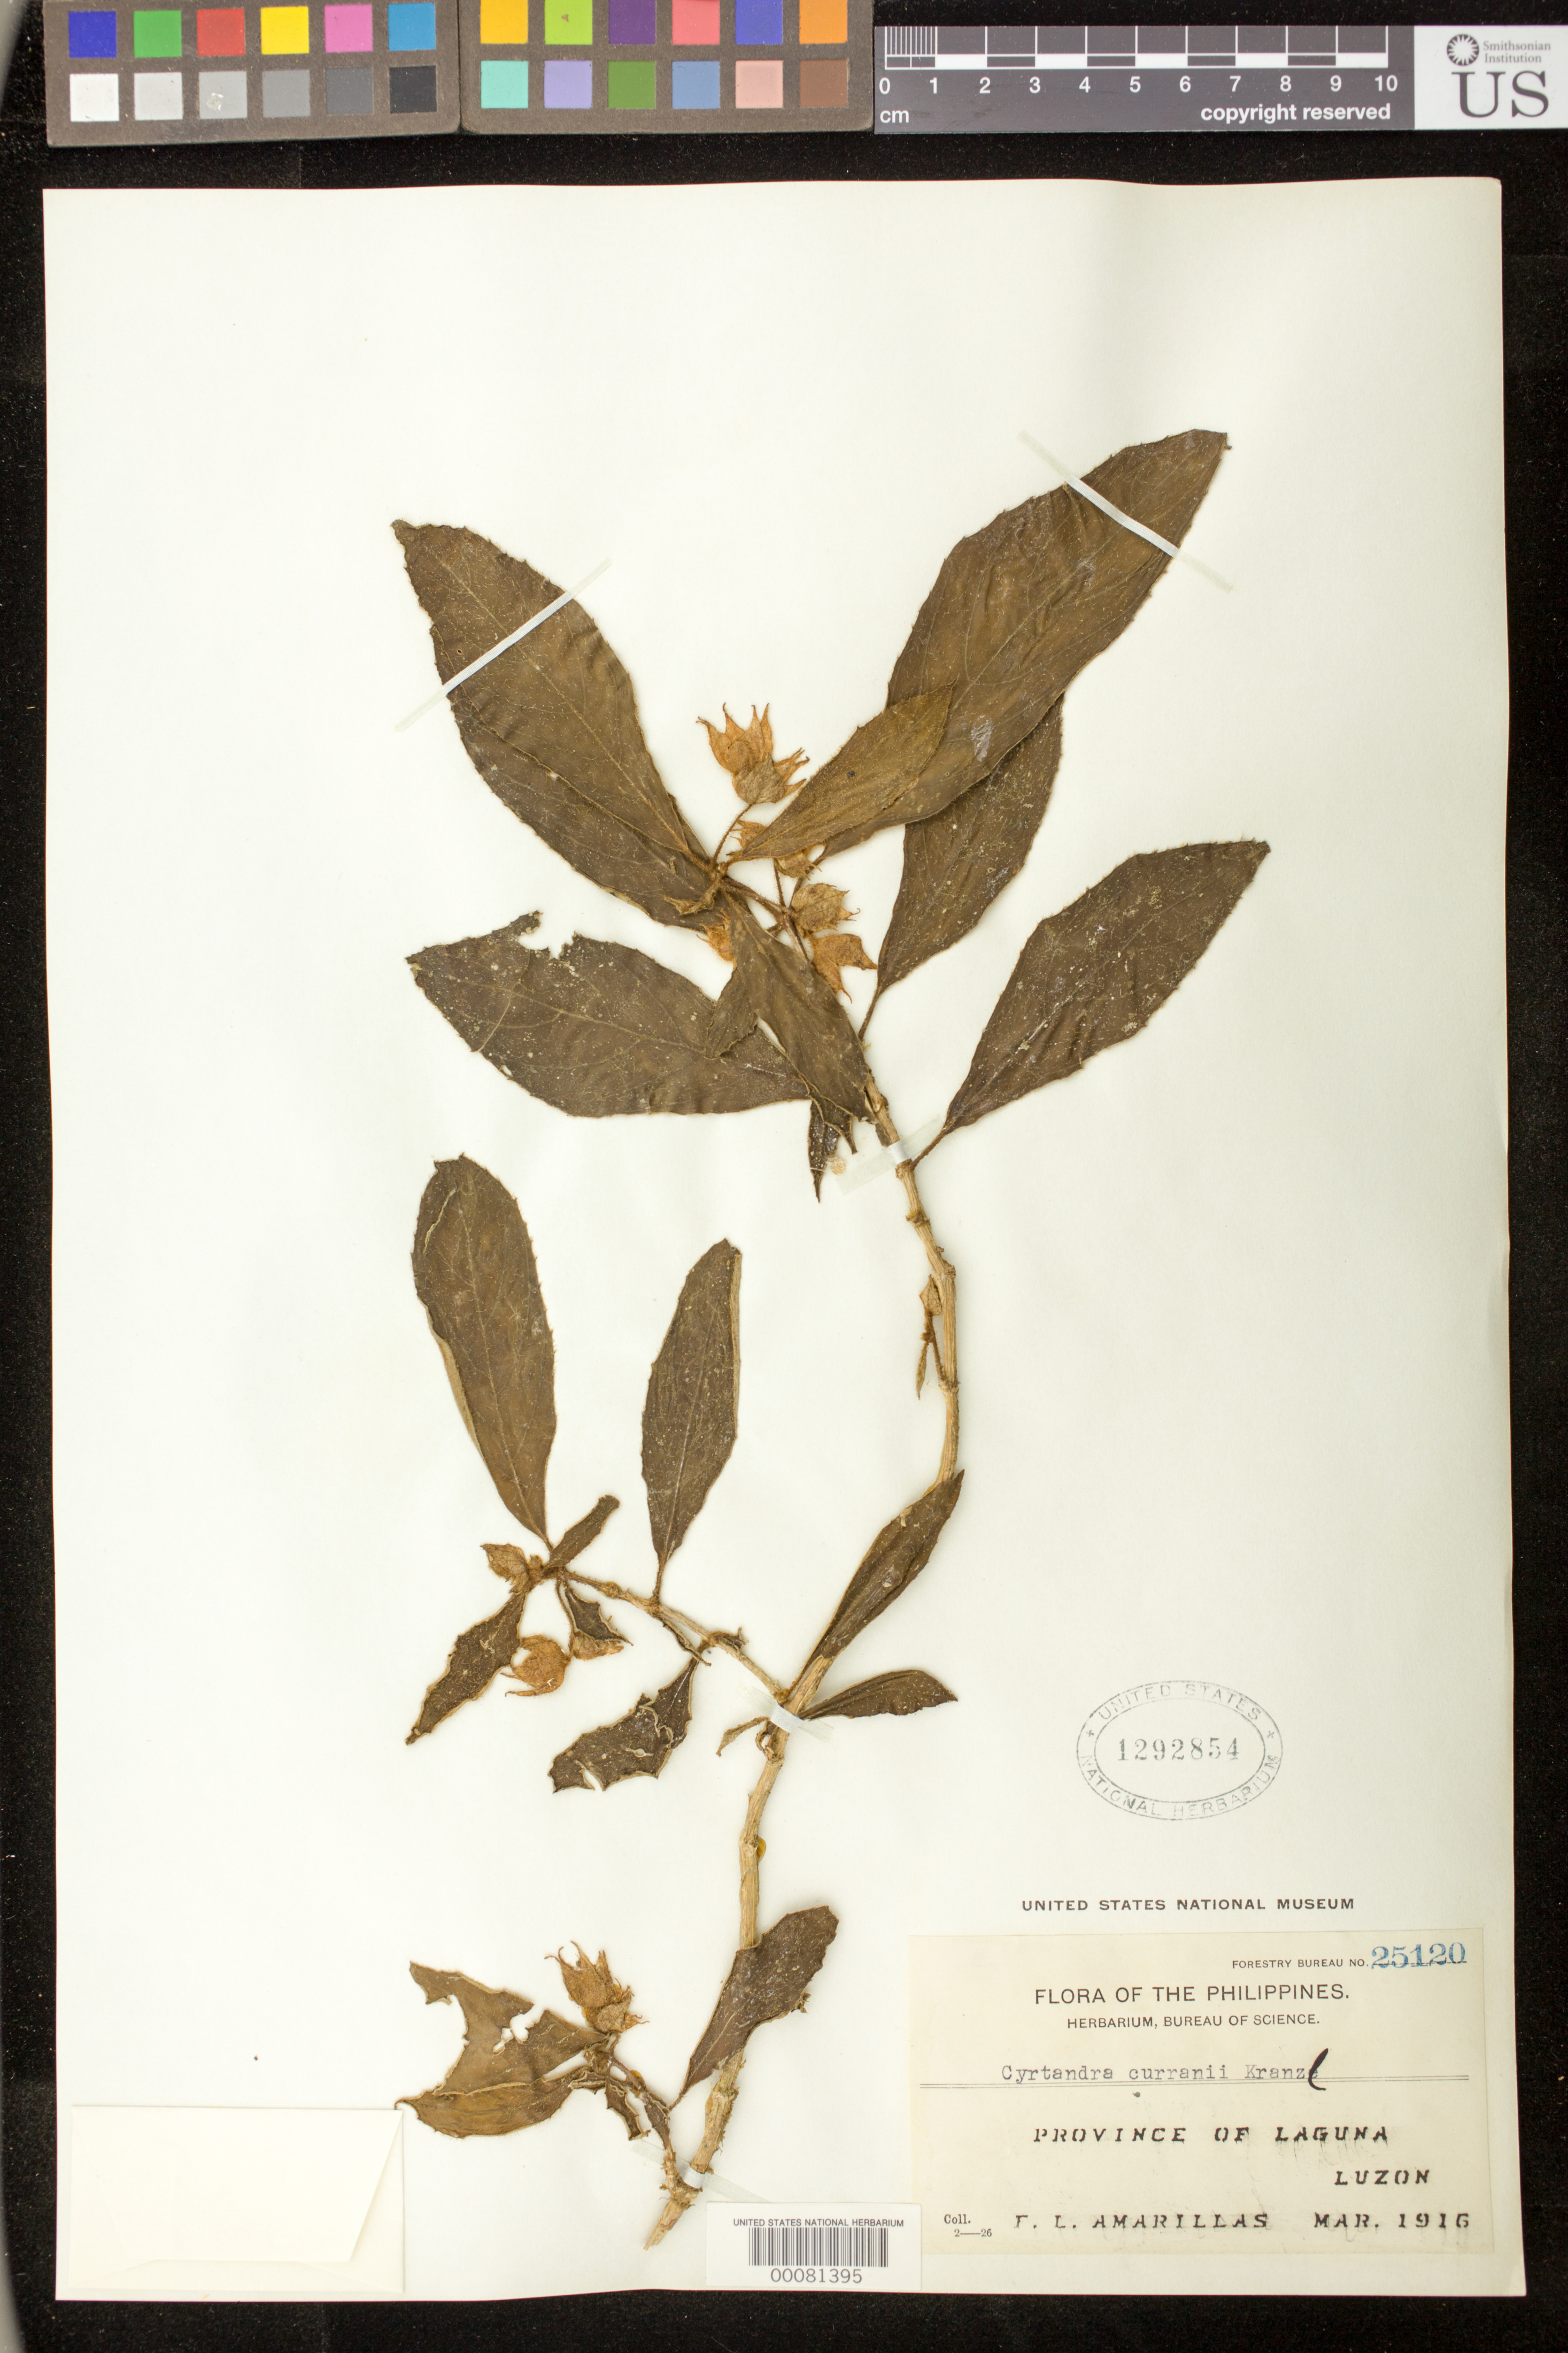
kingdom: Plantae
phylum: Tracheophyta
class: Magnoliopsida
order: Lamiales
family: Gesneriaceae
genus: Cyrtandra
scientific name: Cyrtandra curranii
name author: Kraenzl.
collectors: F. Amarillas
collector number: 25120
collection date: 1916-03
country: Philippines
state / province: Calabarzon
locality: Province of Laguna, Luzon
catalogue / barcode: US 1292854